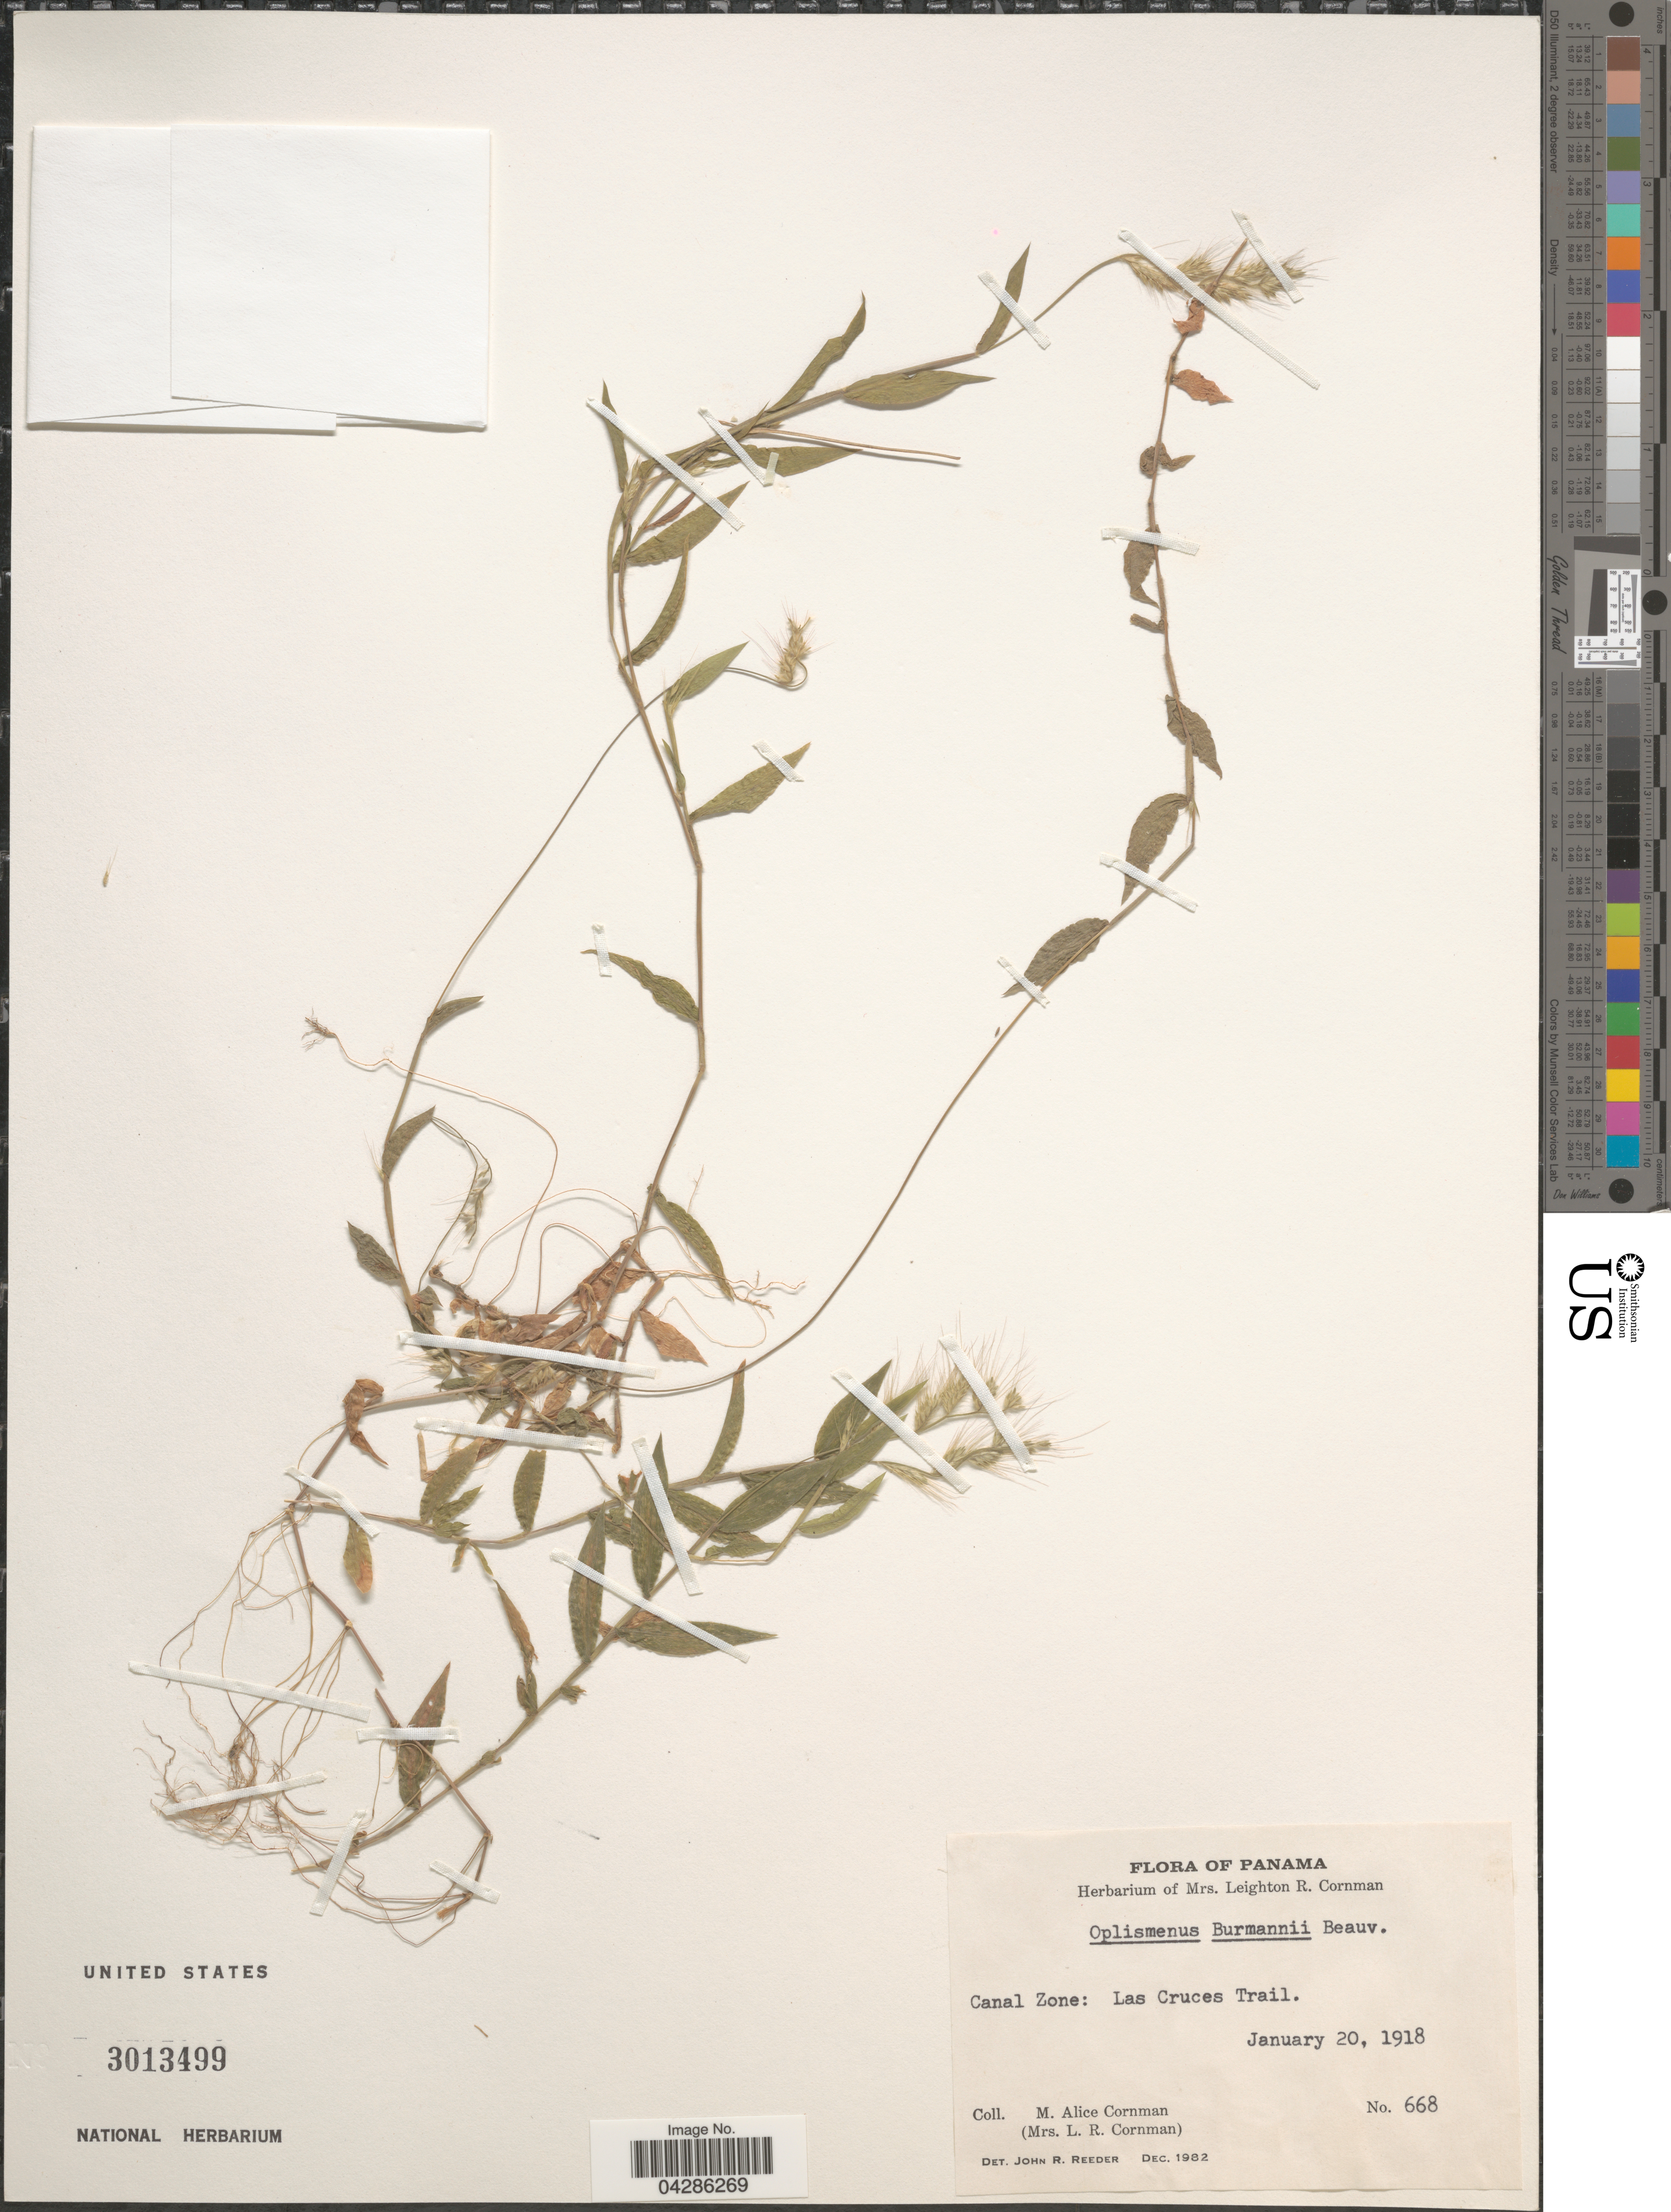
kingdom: Plantae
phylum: Tracheophyta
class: Liliopsida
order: Poales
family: Poaceae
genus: Oplismenus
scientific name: Oplismenus burmannii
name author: (Retz.) P. Beauv.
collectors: M. Cornman & L. Cornman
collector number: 668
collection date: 1918-01-20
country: Panama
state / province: Colón / Panamá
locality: Canal Zone: Las Cruces Trail.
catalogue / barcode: US 3013499